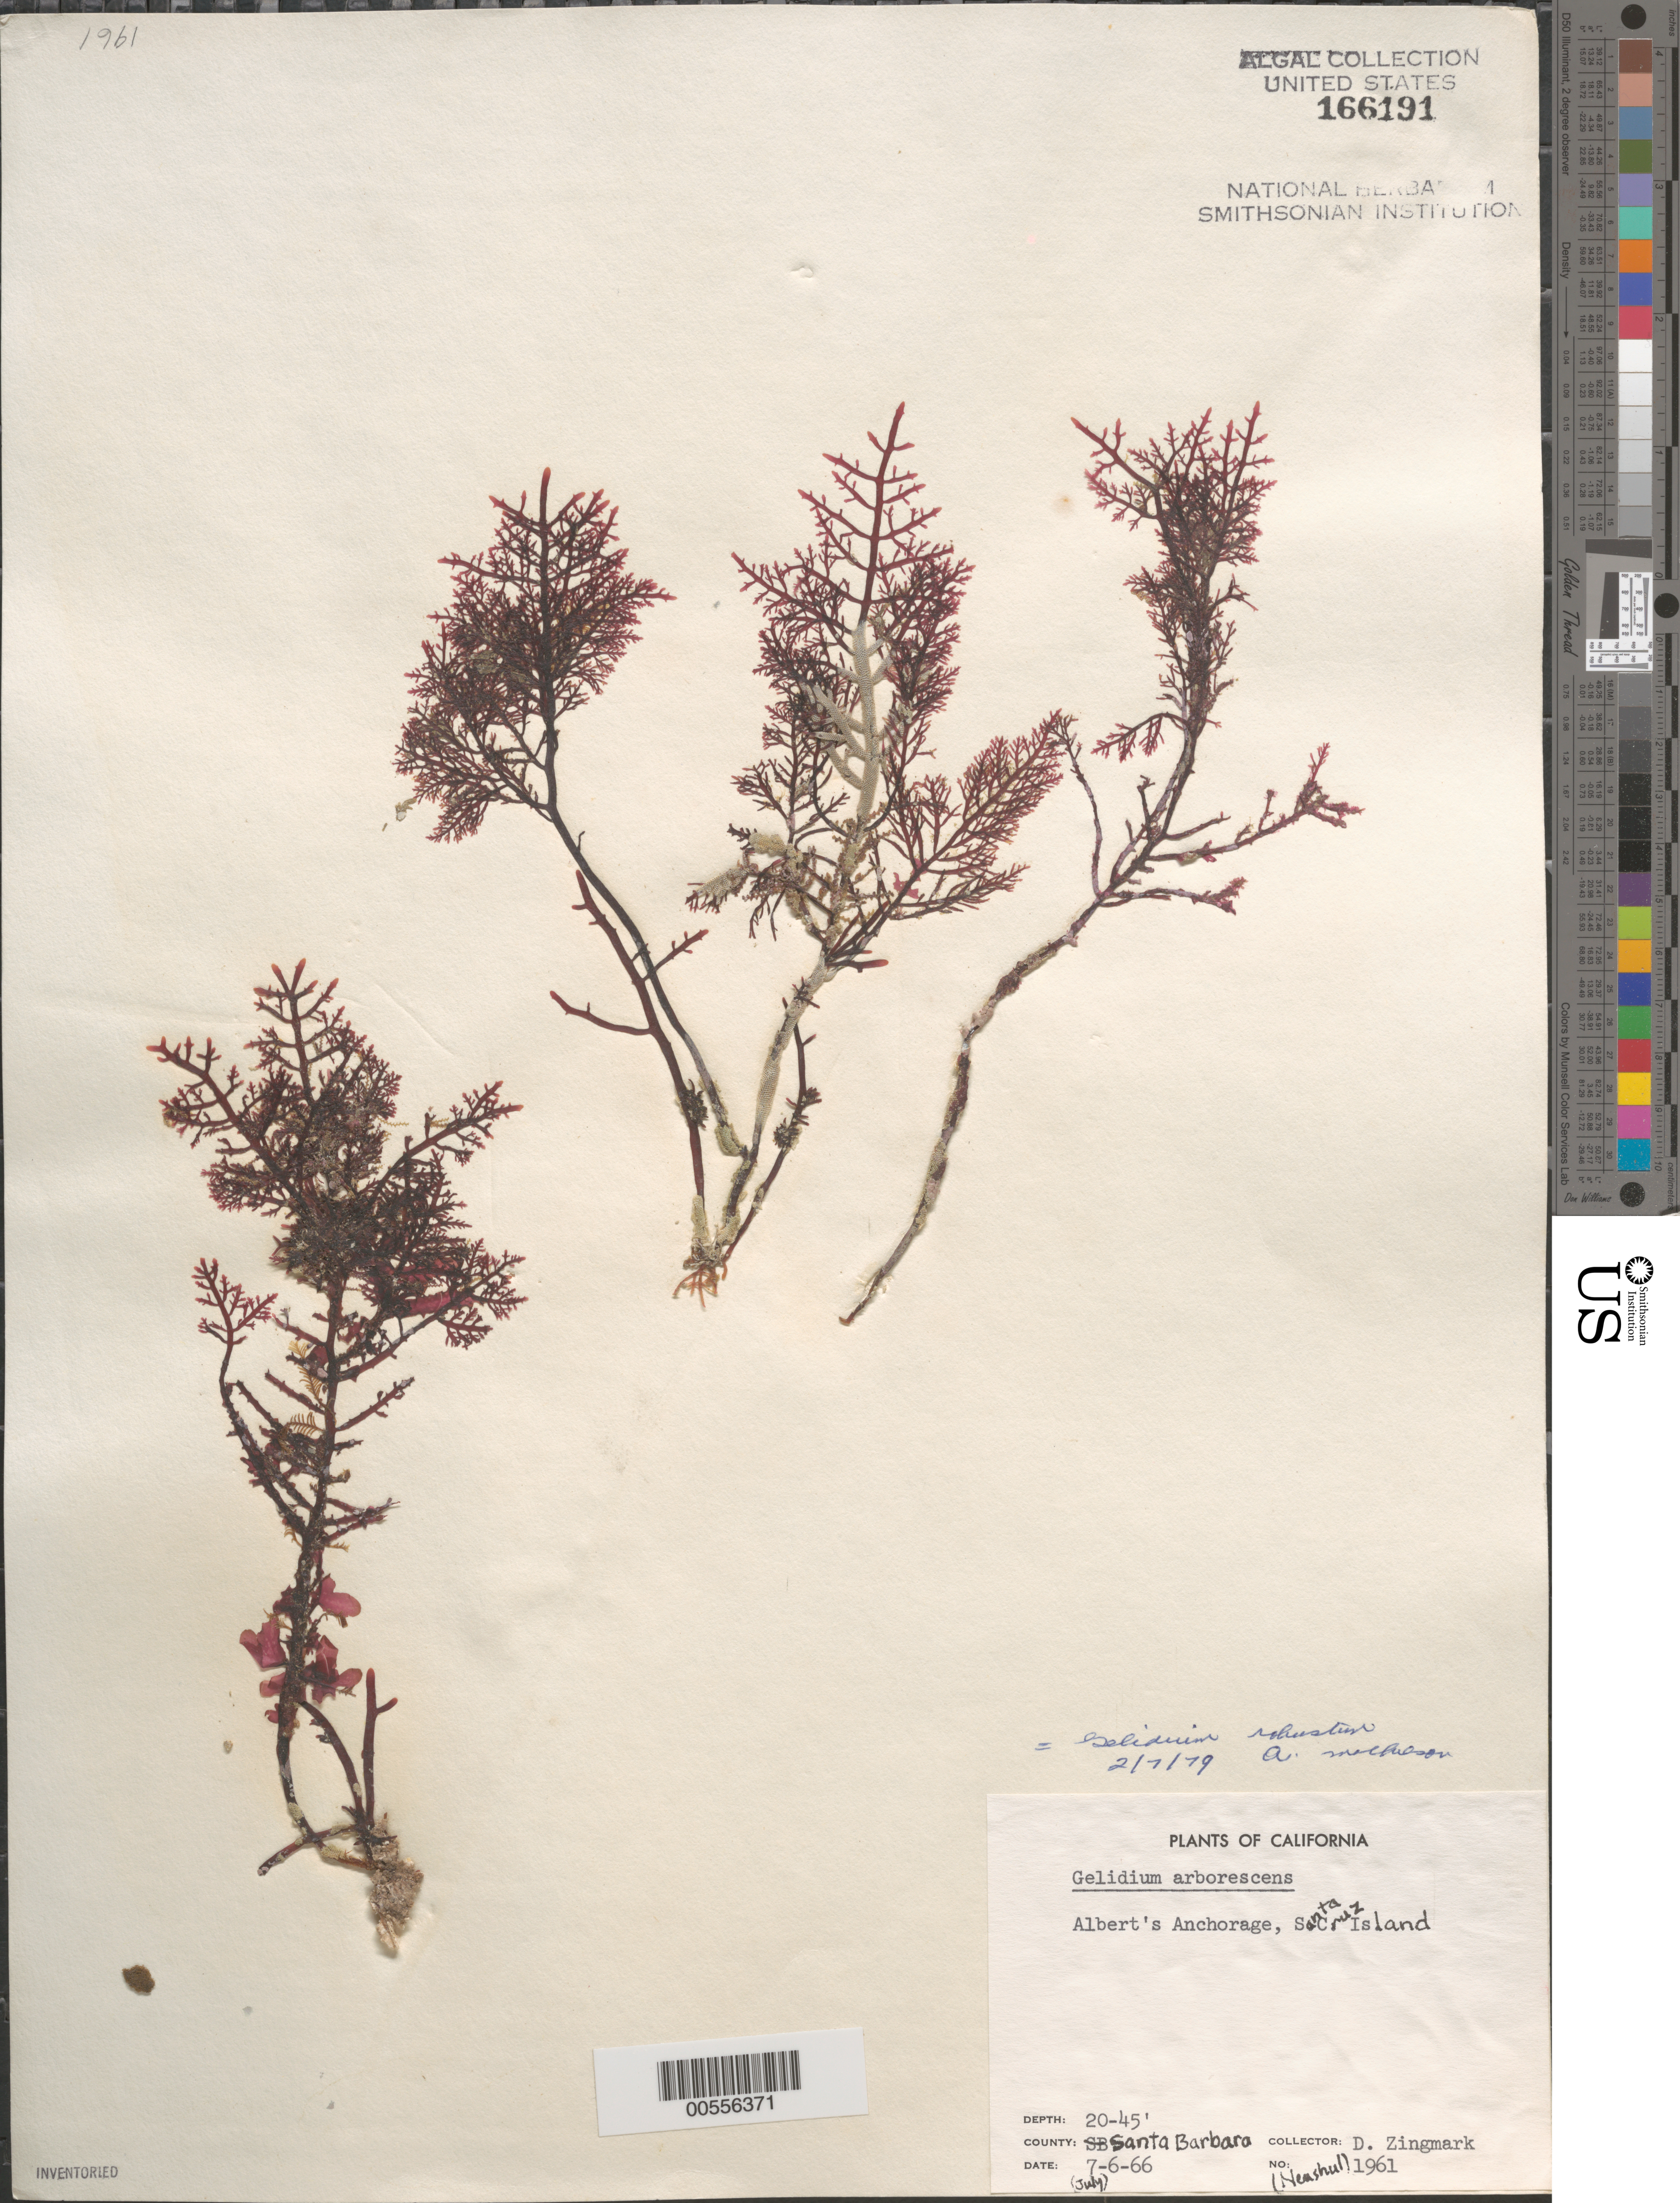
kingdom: Plantae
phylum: Rhodophyta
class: Florideophyceae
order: Gelidiales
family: Gelidiaceae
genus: Gelidium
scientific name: Gelidium robustum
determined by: Mathieson, A. C.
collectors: R. Zingmark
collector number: Neushul 1961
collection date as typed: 06 Jul 1966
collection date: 1966-07-06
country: United States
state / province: California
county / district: Santa Barbara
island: Santa Cruz Island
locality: Albert's Anchorage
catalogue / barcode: US 166191